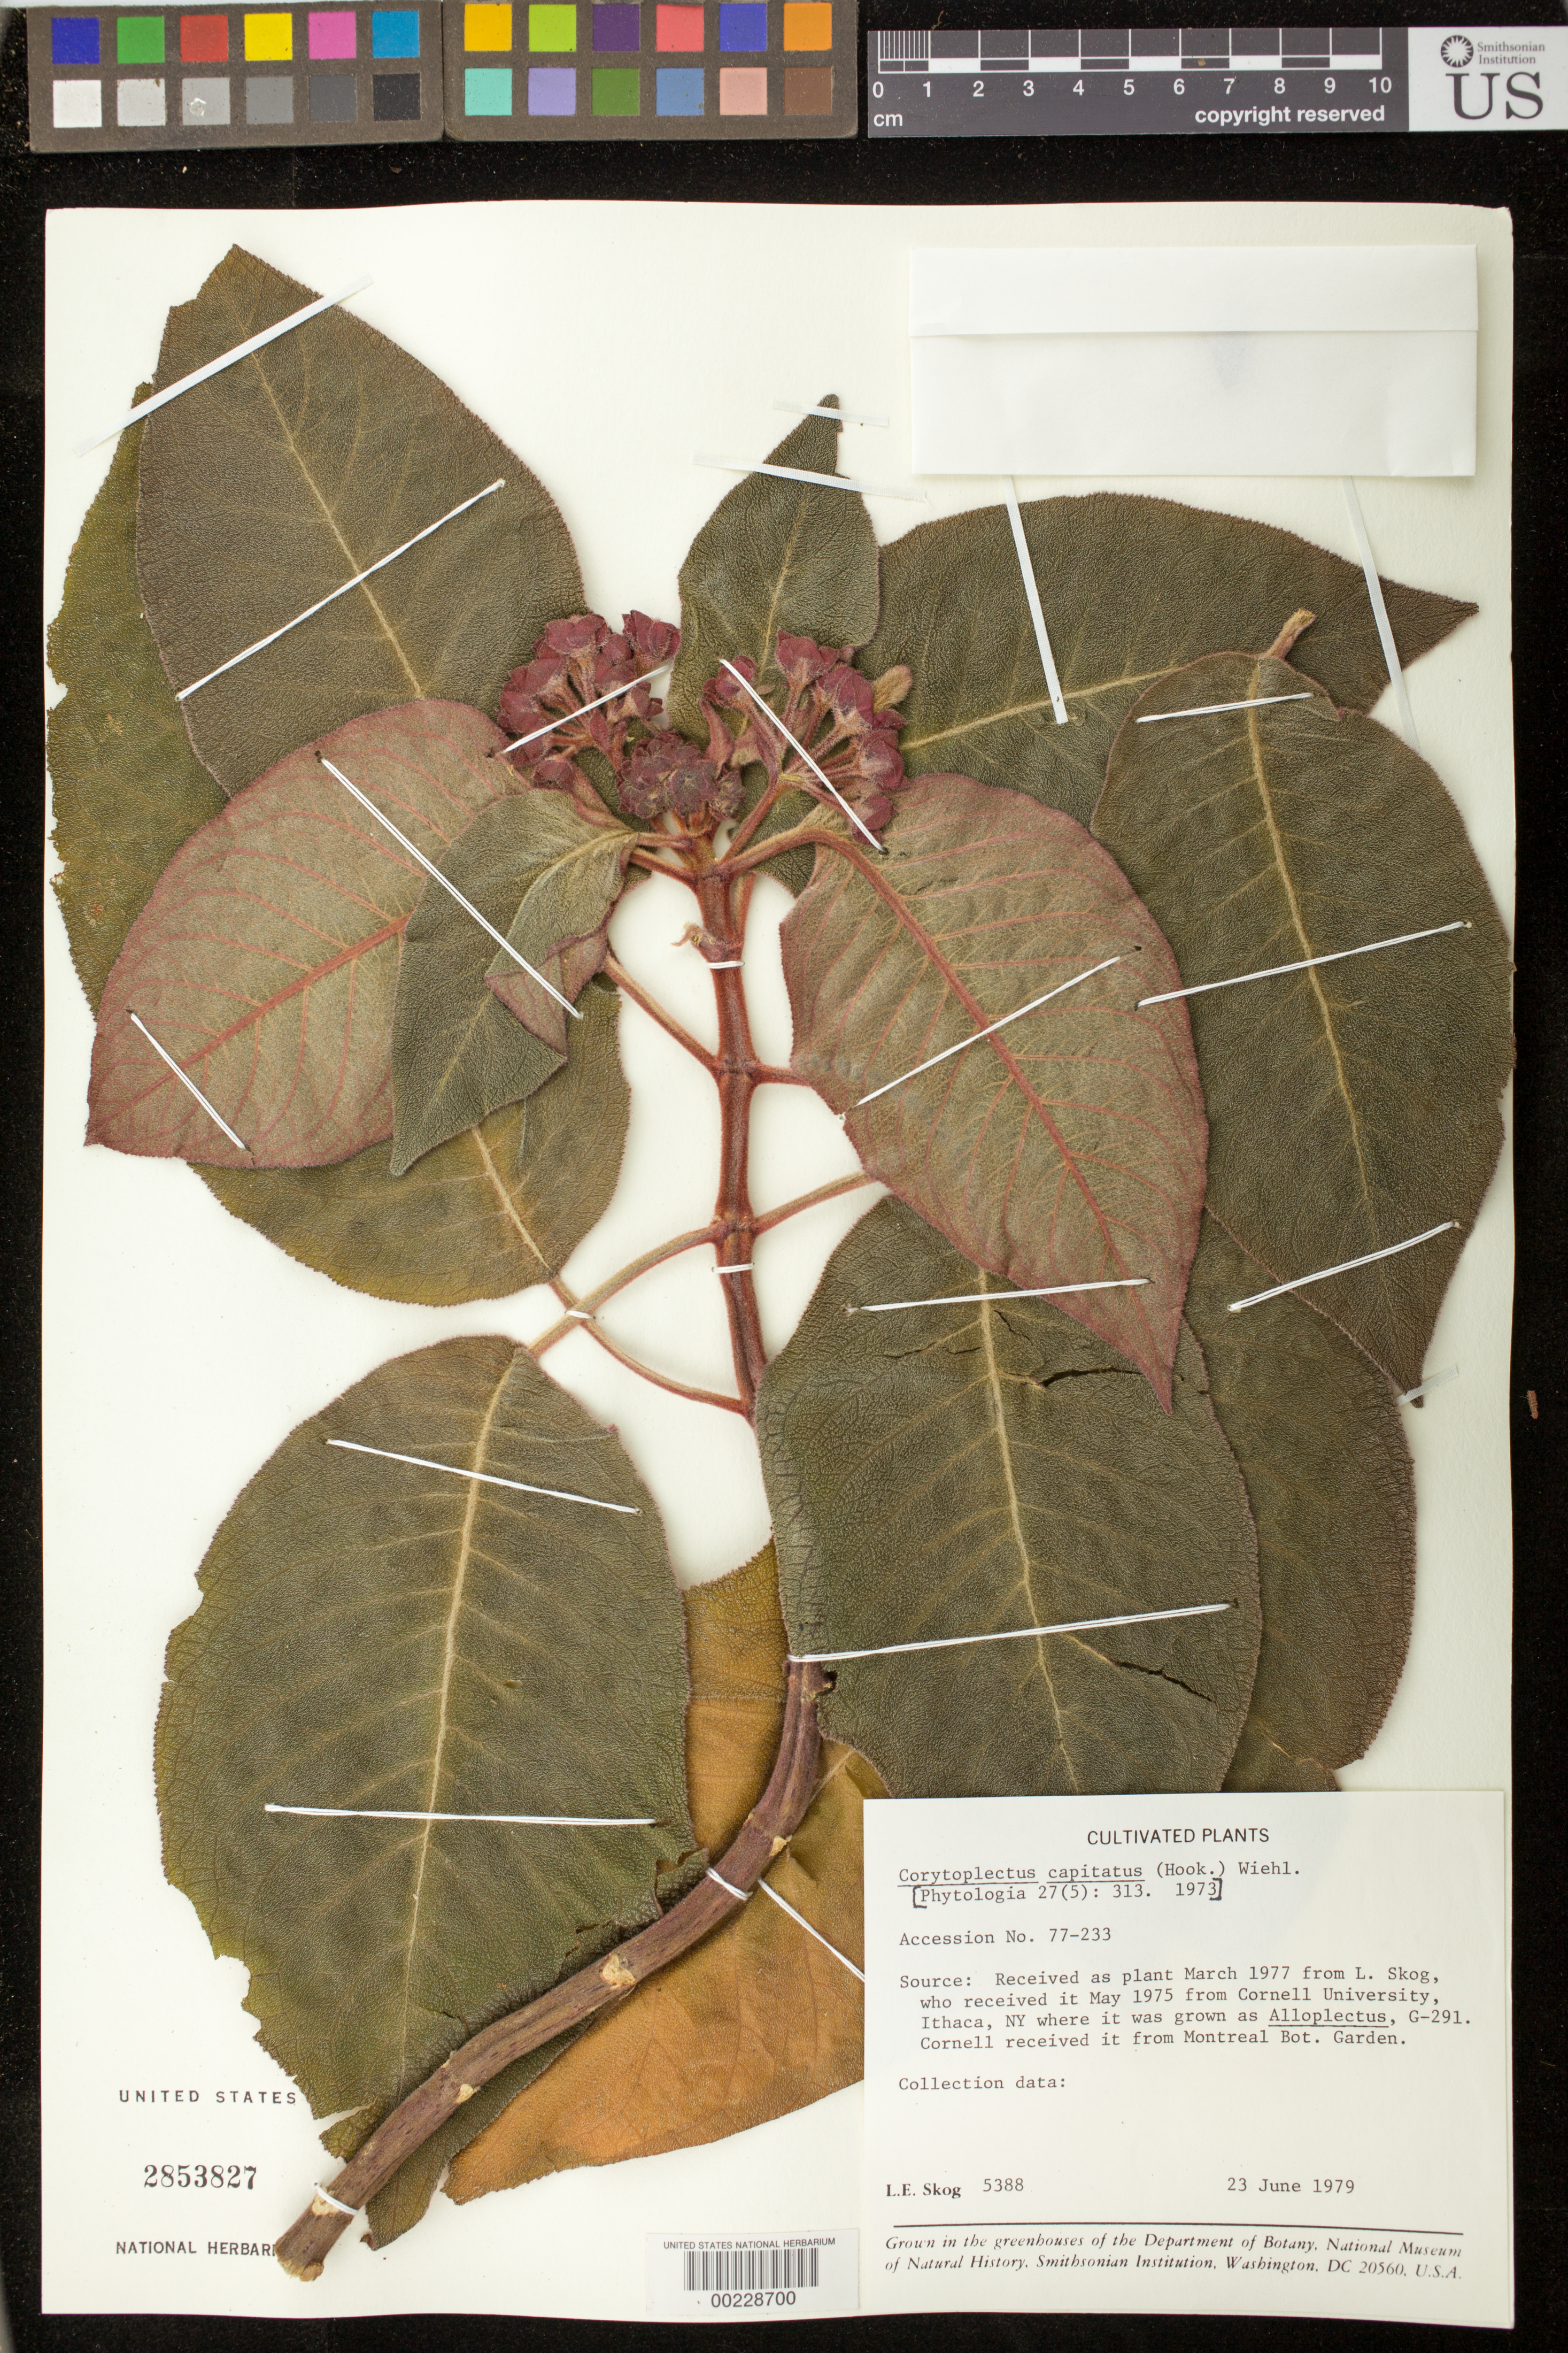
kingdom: Plantae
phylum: Tracheophyta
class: Magnoliopsida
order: Lamiales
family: Gesneriaceae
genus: Corytoplectus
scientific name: Corytoplectus capitatus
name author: (Hook.) Wiehler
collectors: L. E. Skog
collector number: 5388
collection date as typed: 23 Jun 1979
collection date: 1979-06-23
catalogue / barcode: US 2853827